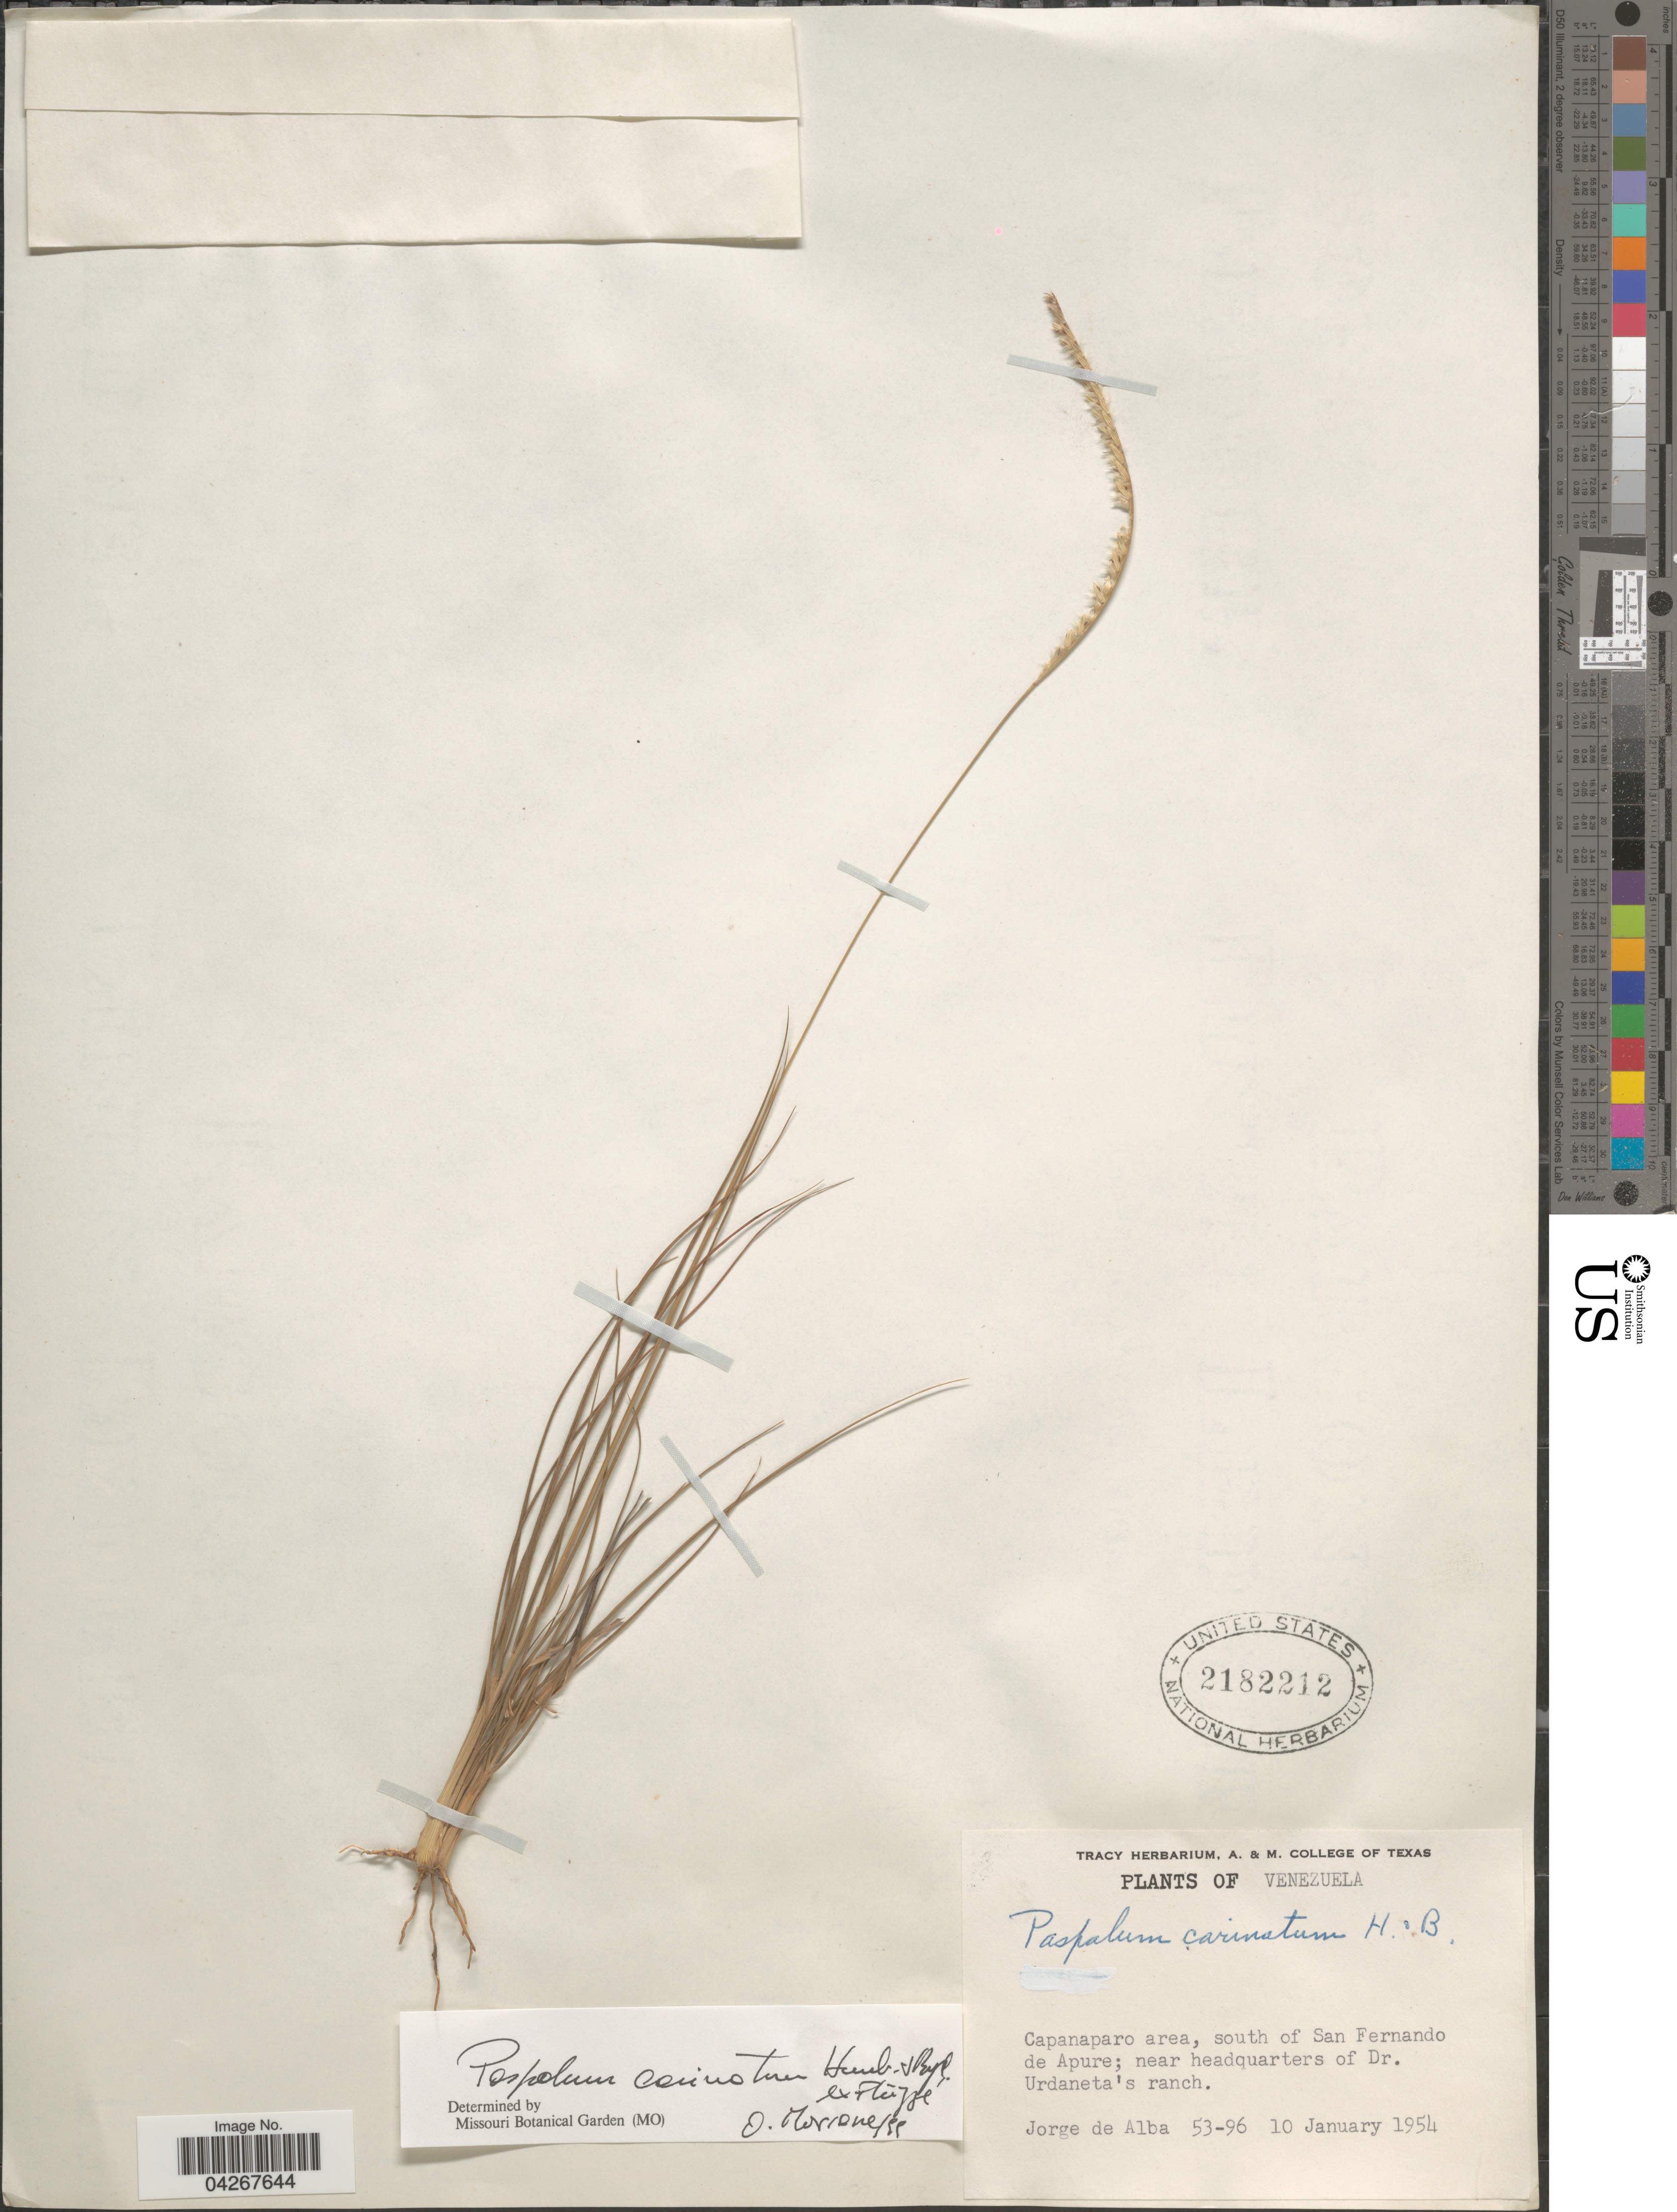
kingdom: Plantae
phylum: Tracheophyta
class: Liliopsida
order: Poales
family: Poaceae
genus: Paspalum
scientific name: Paspalum carinatum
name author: Humb. & Bonpl. ex Flüggé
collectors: J. Alba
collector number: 53-96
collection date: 1954-01-10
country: Venezuela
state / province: Apure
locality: Capanaparo area, south of San Fernando de Apure; near headquarters of Dr. Urdaneta's ranch.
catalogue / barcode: US 2182212